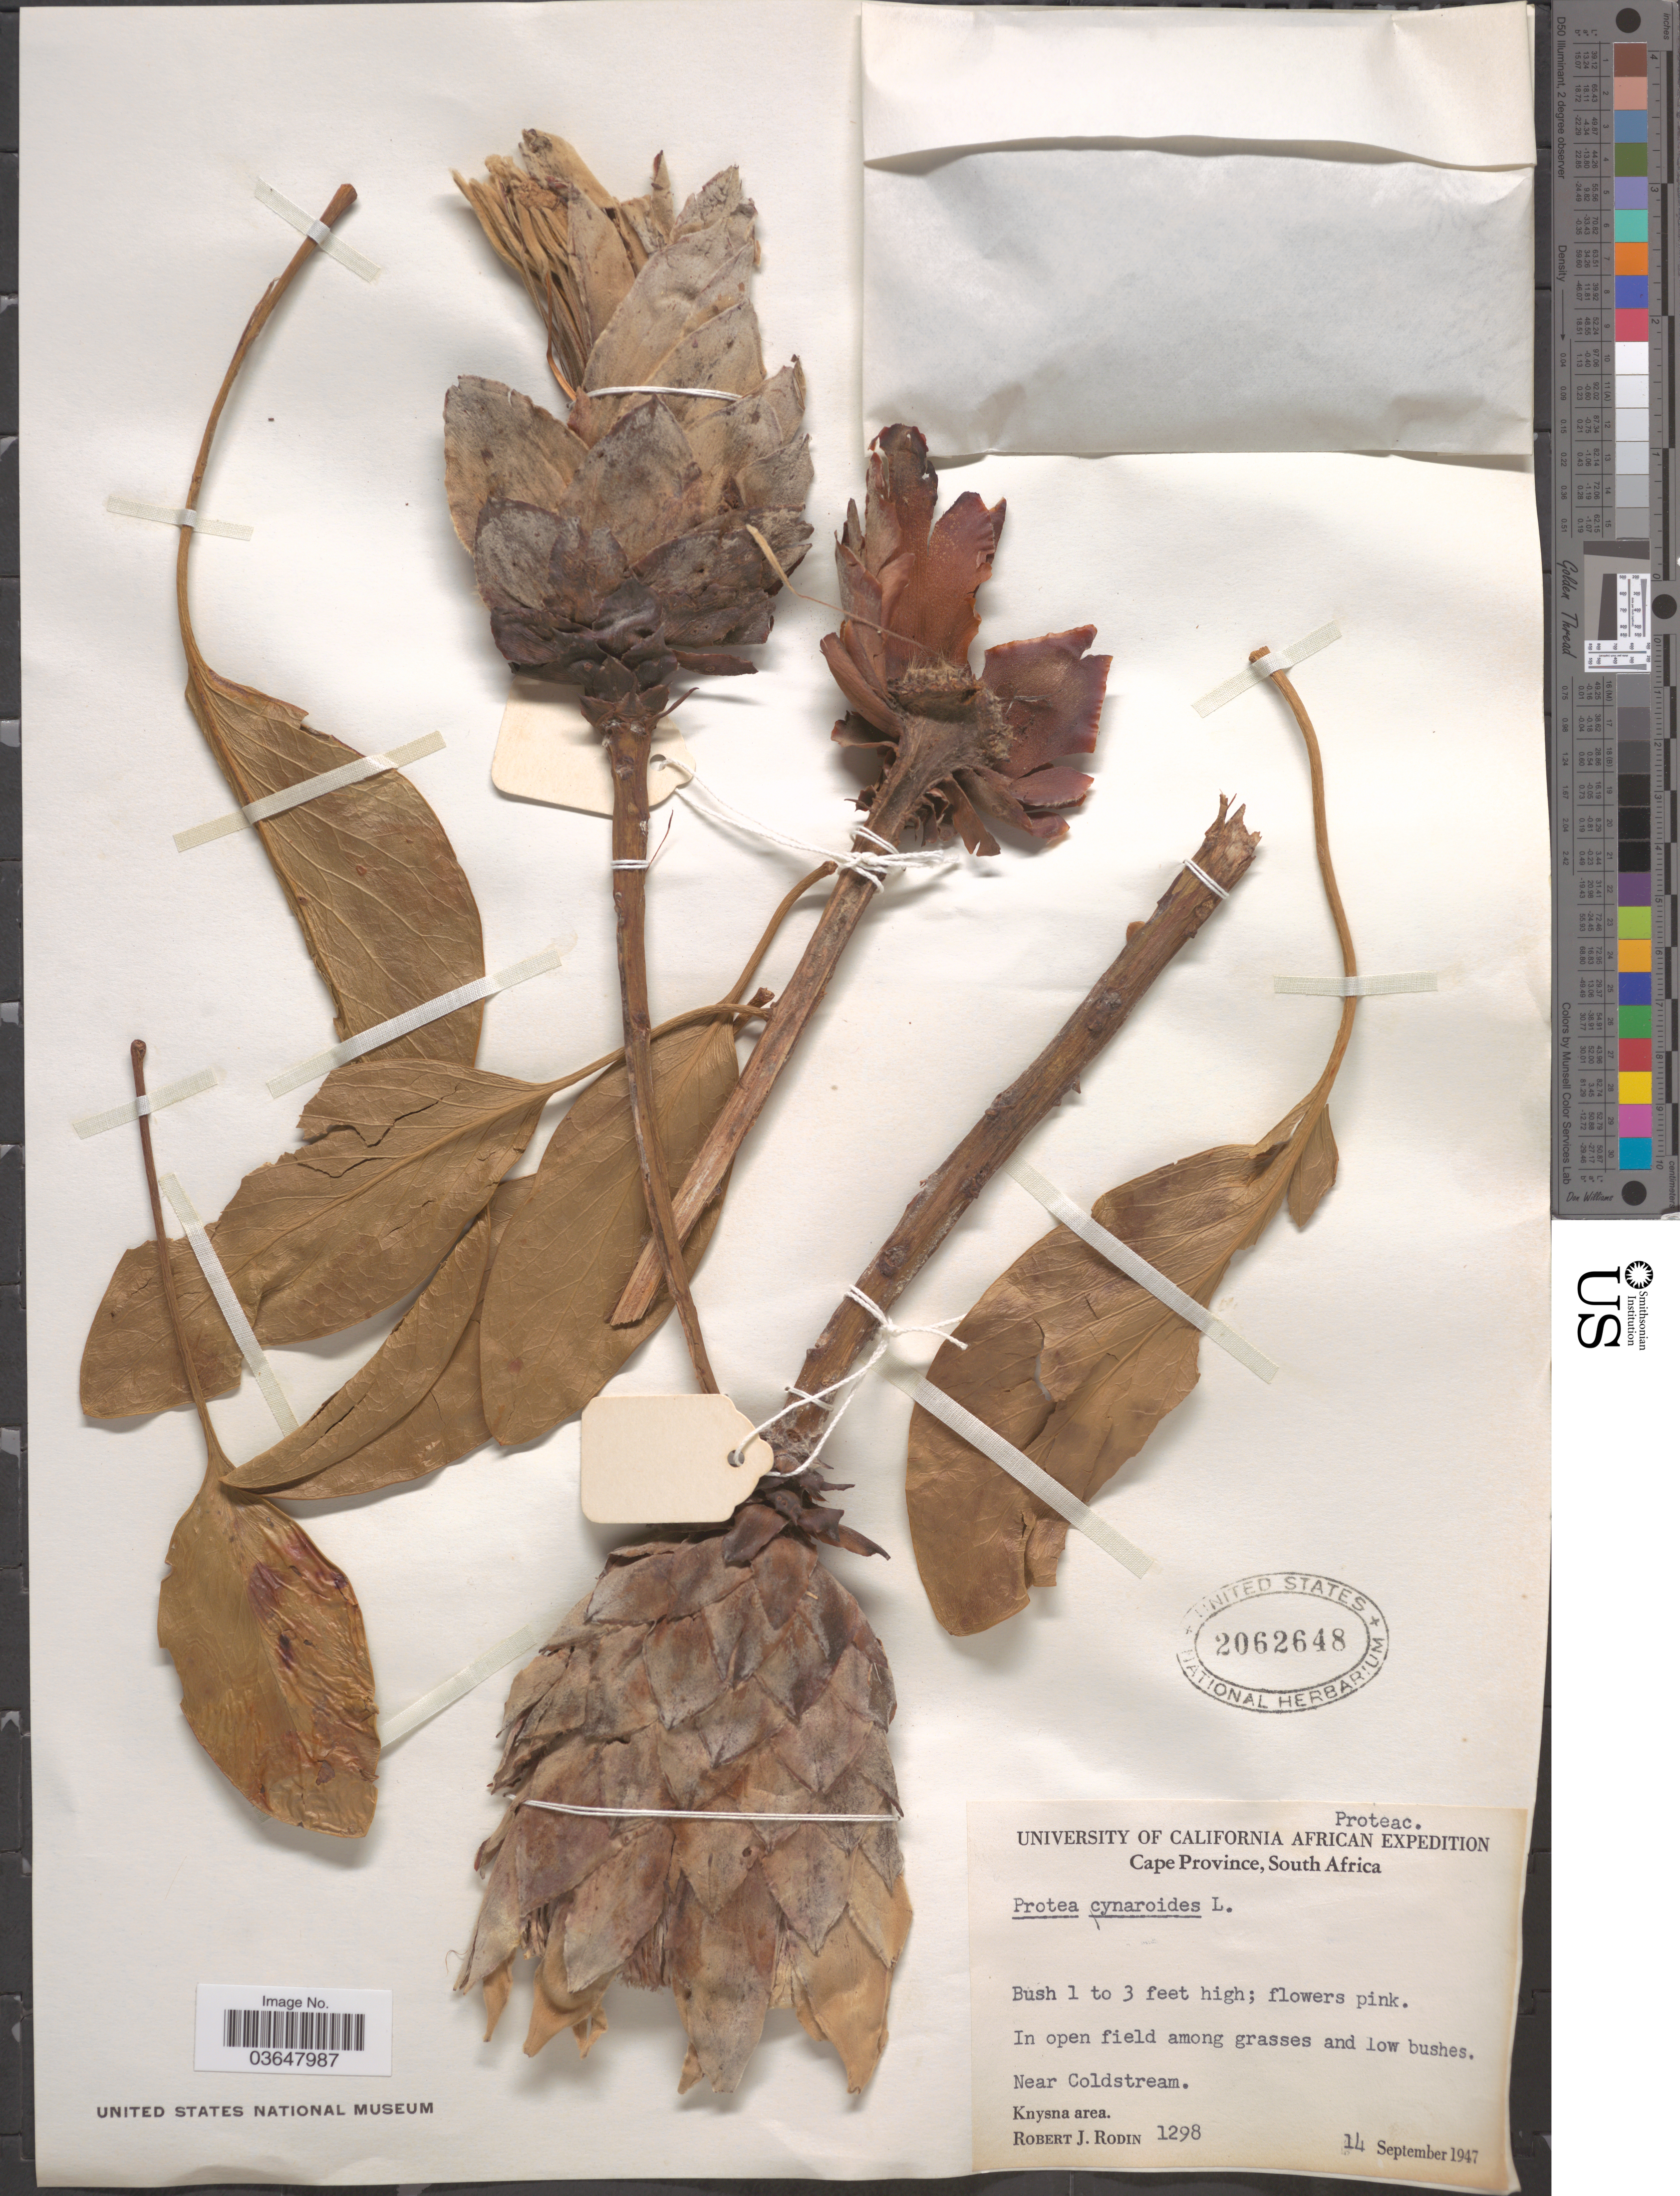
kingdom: Plantae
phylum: Tracheophyta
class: Magnoliopsida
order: Proteales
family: Proteaceae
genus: Protea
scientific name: Protea cynaroides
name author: L.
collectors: R. J. Rodin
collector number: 1298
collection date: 1947-09-14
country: South Africa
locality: Near Coldstream. Knysna area.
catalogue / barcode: US 2062648